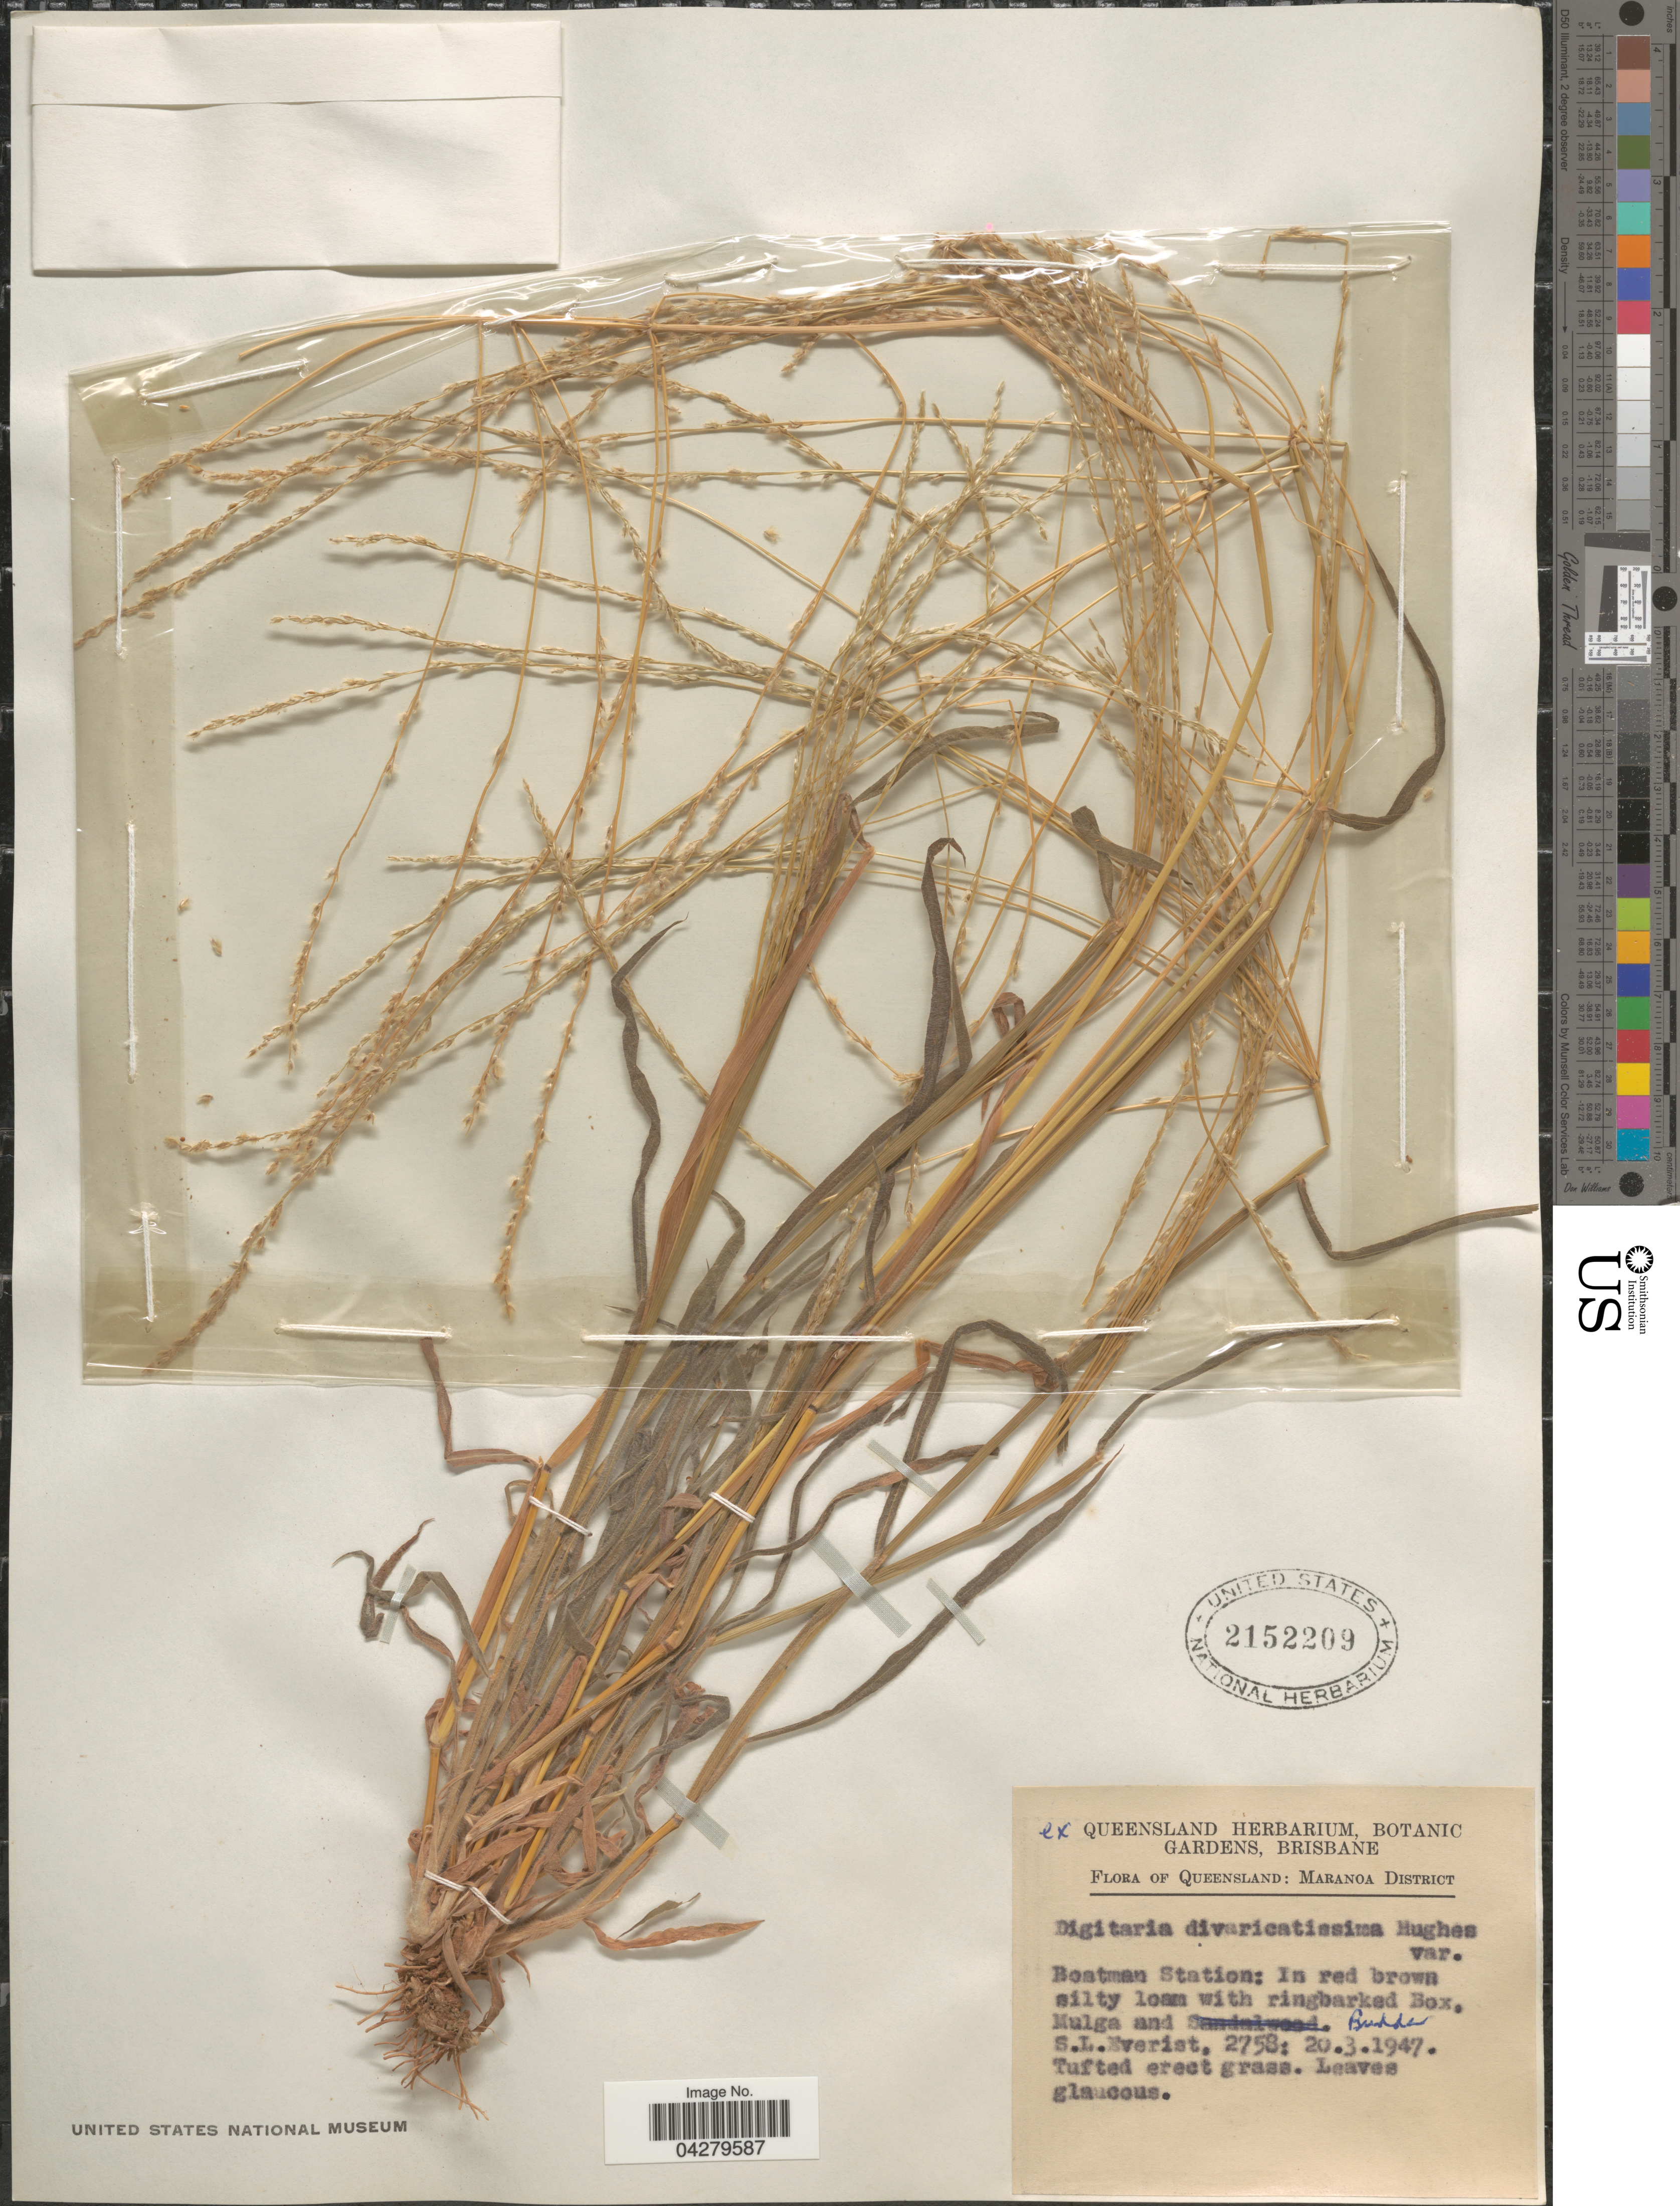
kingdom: Plantae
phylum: Tracheophyta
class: Liliopsida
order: Poales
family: Poaceae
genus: Digitaria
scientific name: Digitaria divaricatissima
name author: (R. Br.) Hughes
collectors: S. Everist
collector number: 2758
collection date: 1947-03-20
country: Australia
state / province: Queensland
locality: Maranoa District. Boatman Station.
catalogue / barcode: US 2152209